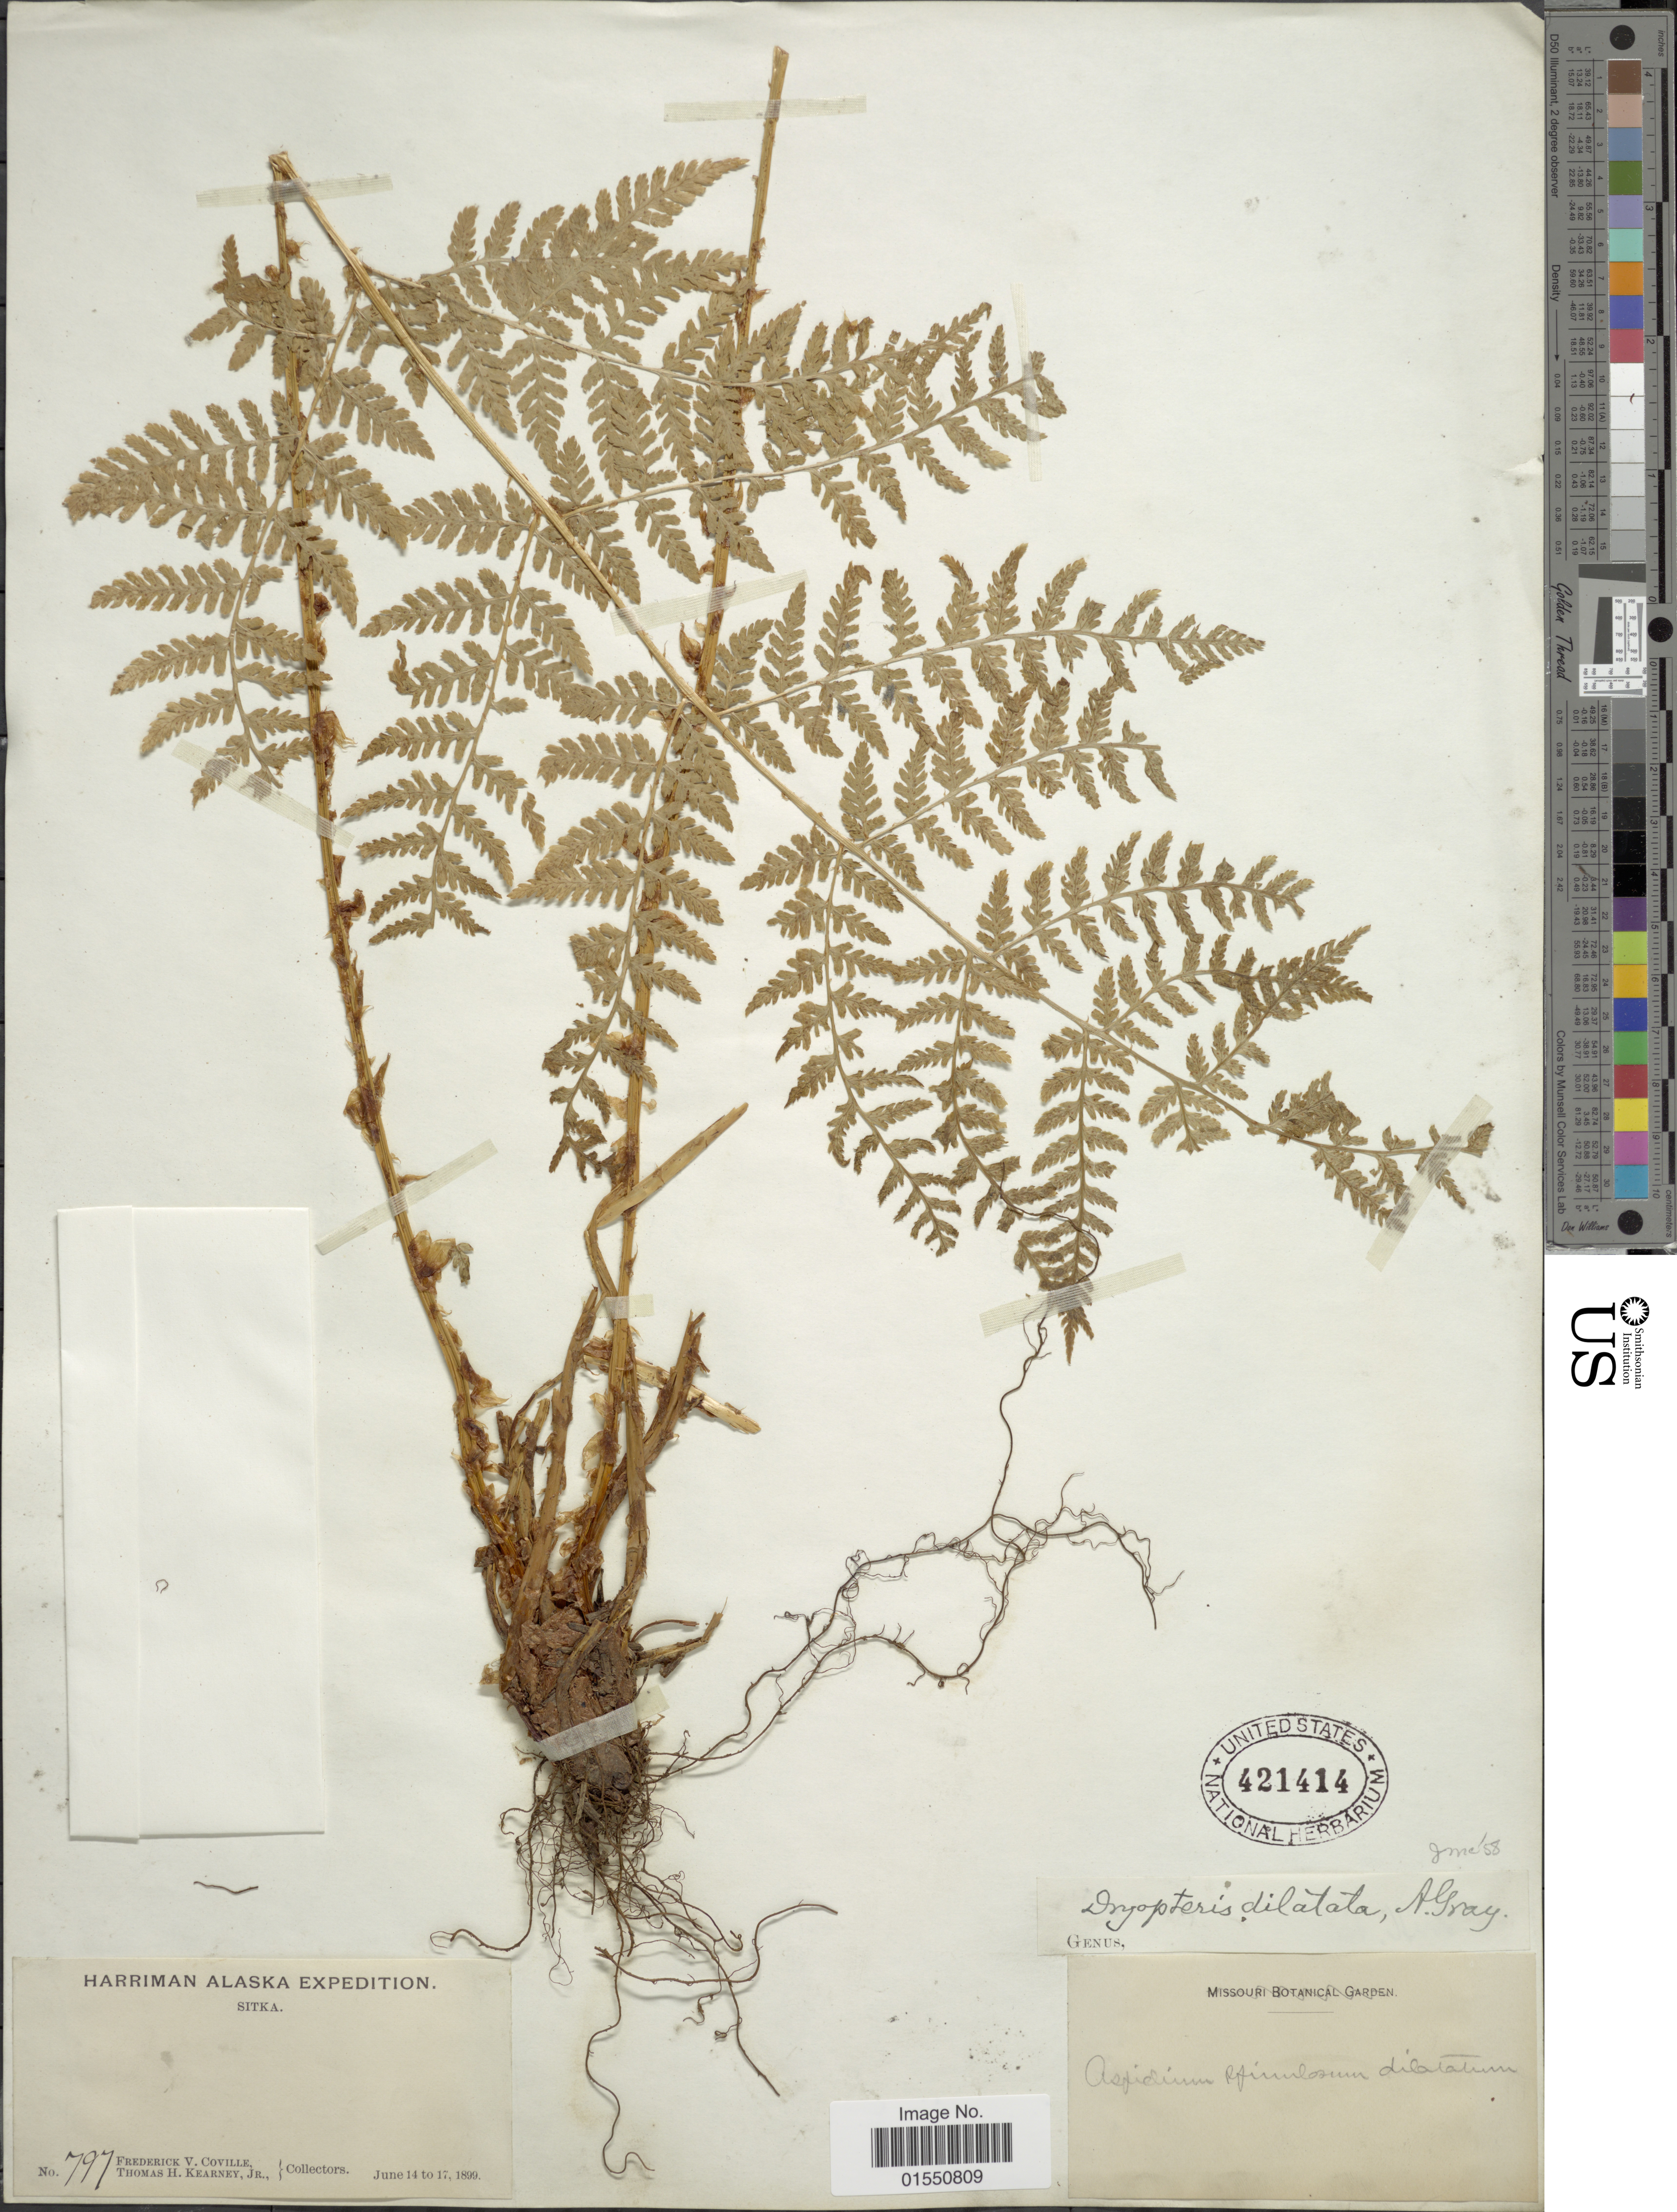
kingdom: Plantae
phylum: Tracheophyta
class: Polypodiopsida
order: Polypodiales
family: Dryopteridaceae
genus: Dryopteris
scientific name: Dryopteris expansa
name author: (C. Presl) Fraser-Jenk. & Jermy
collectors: F. V. Coville & T. H. Kearney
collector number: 797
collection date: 1899-06-14/1899-06-17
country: United States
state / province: Alaska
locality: Sitka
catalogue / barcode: US 421414